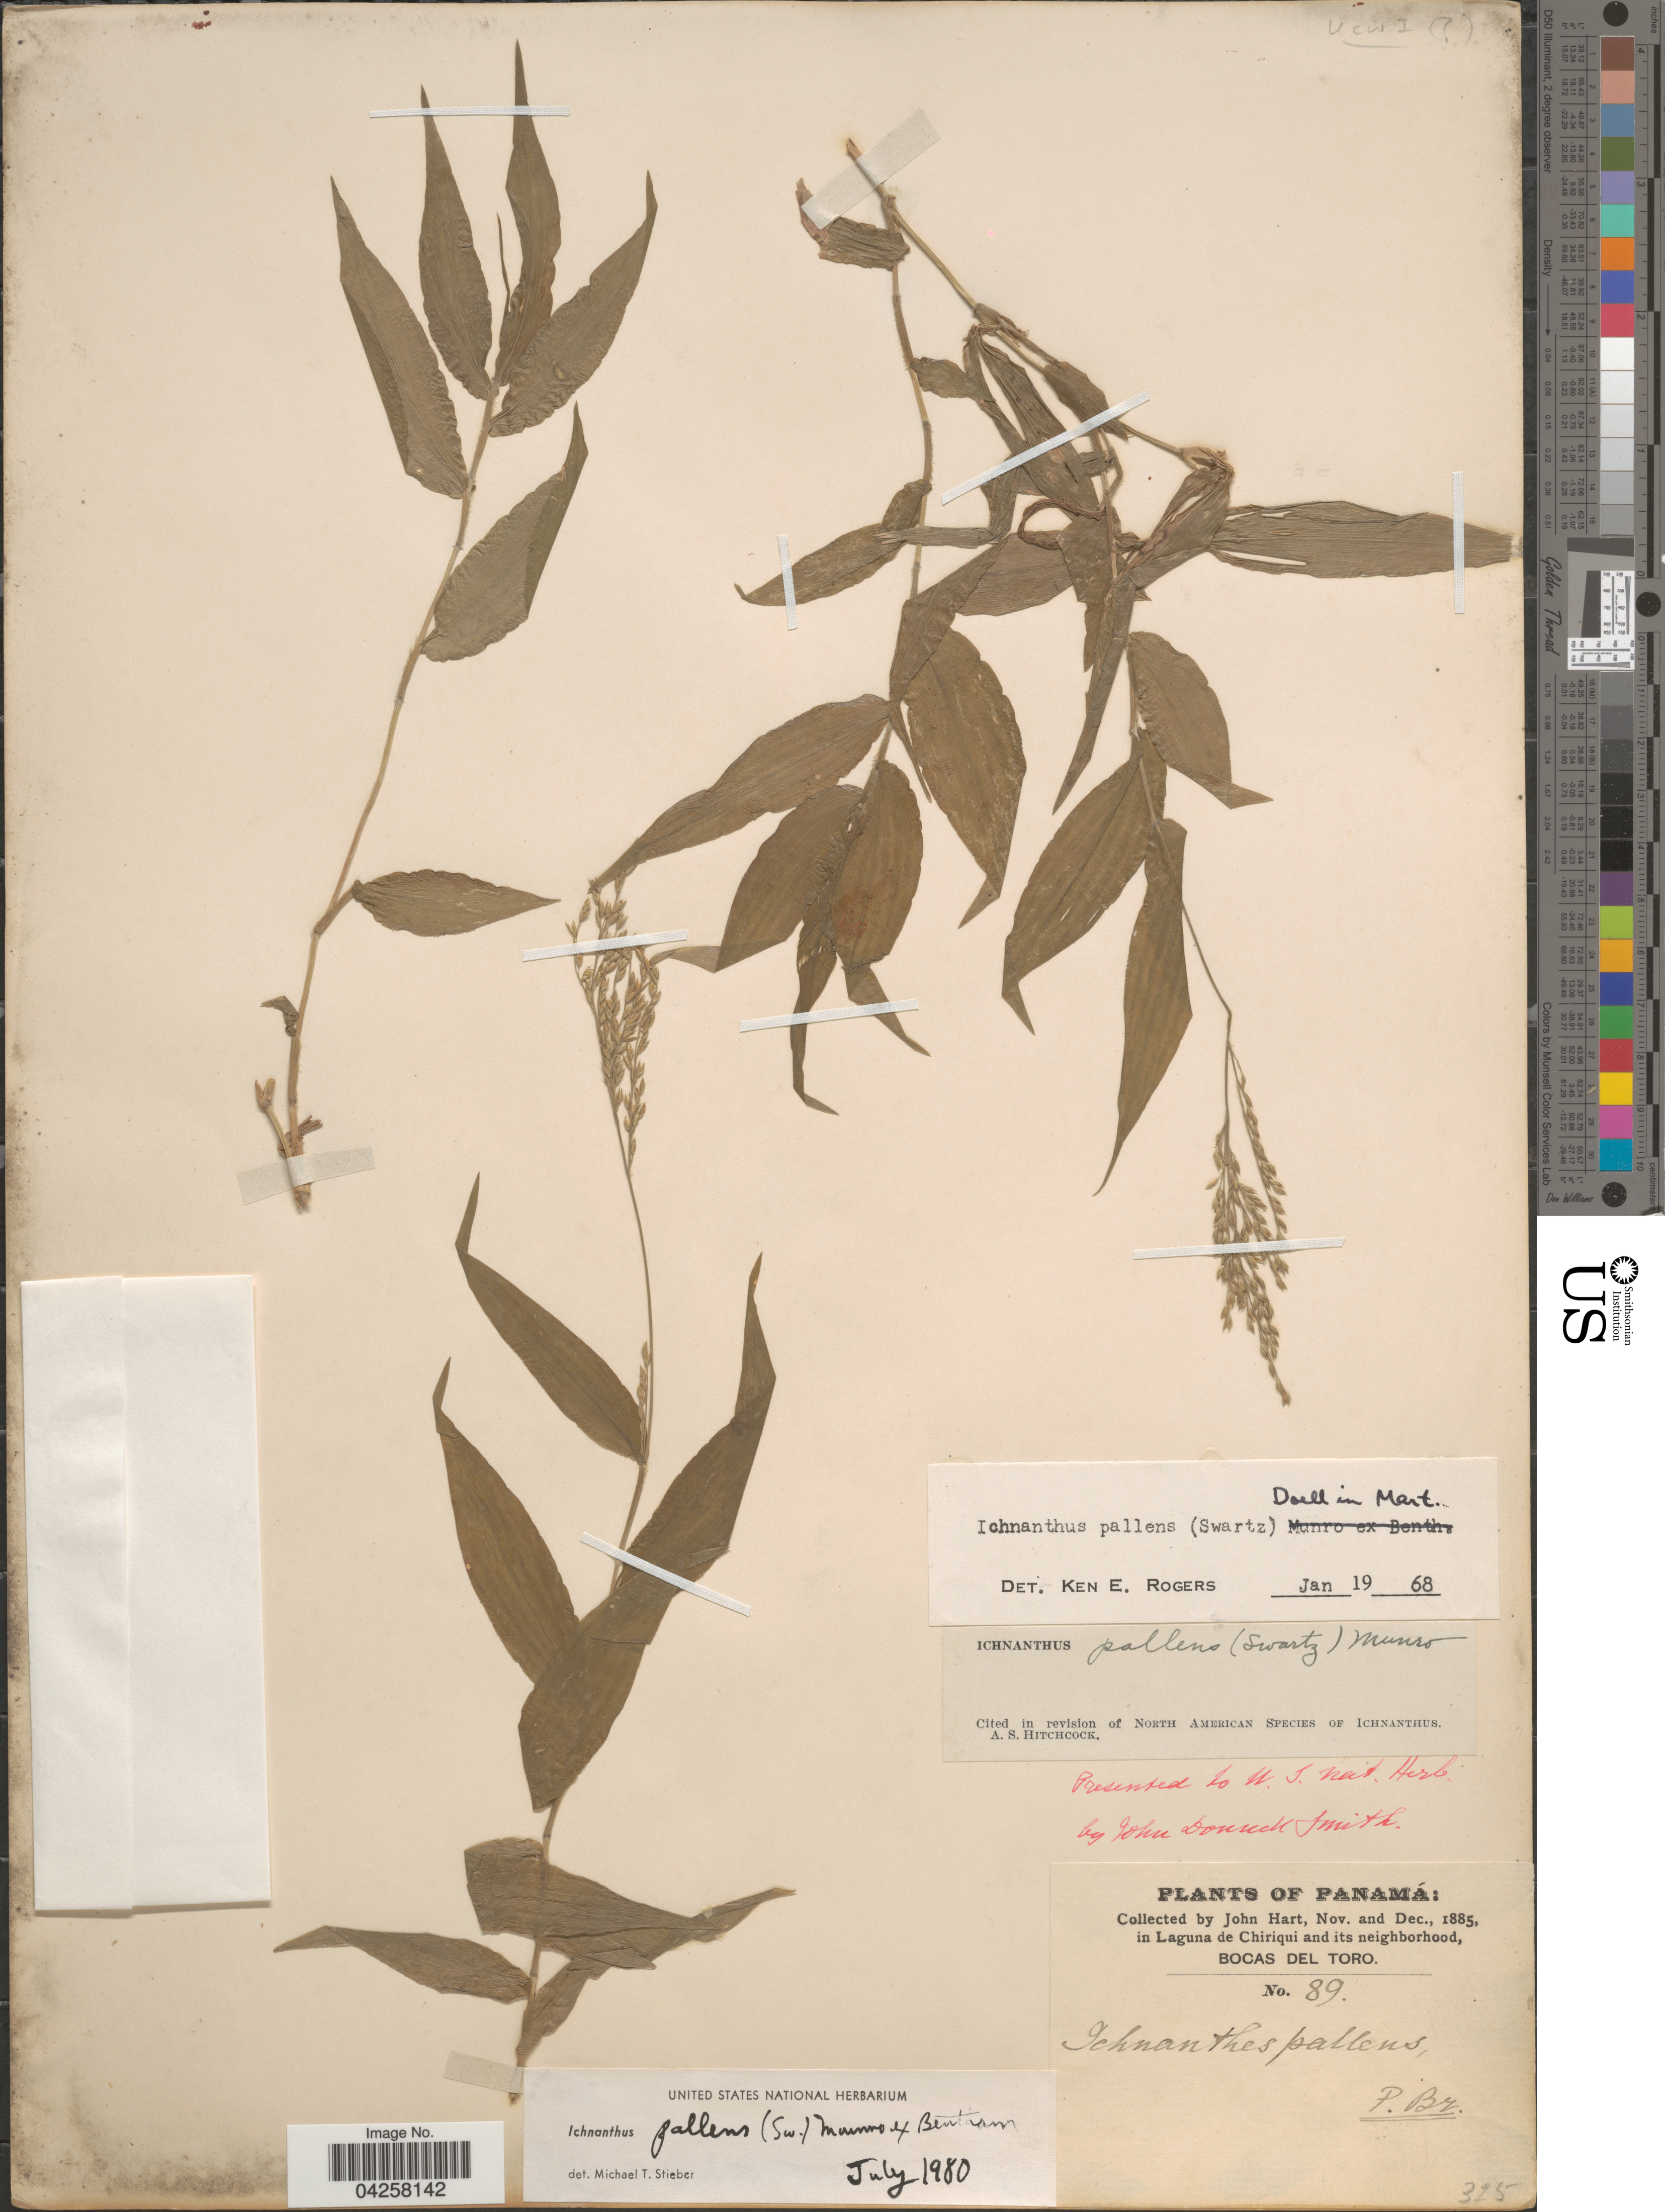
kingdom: Plantae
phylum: Tracheophyta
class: Liliopsida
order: Poales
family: Poaceae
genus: Ichnanthus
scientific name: Ichnanthus pallens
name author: (Sw.) Munro ex Benth.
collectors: J. H. Hart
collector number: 89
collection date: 1885-11/1885-12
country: Panama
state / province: Bocas del Toro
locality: In Laguna de Chiriqui and its neighborhood.